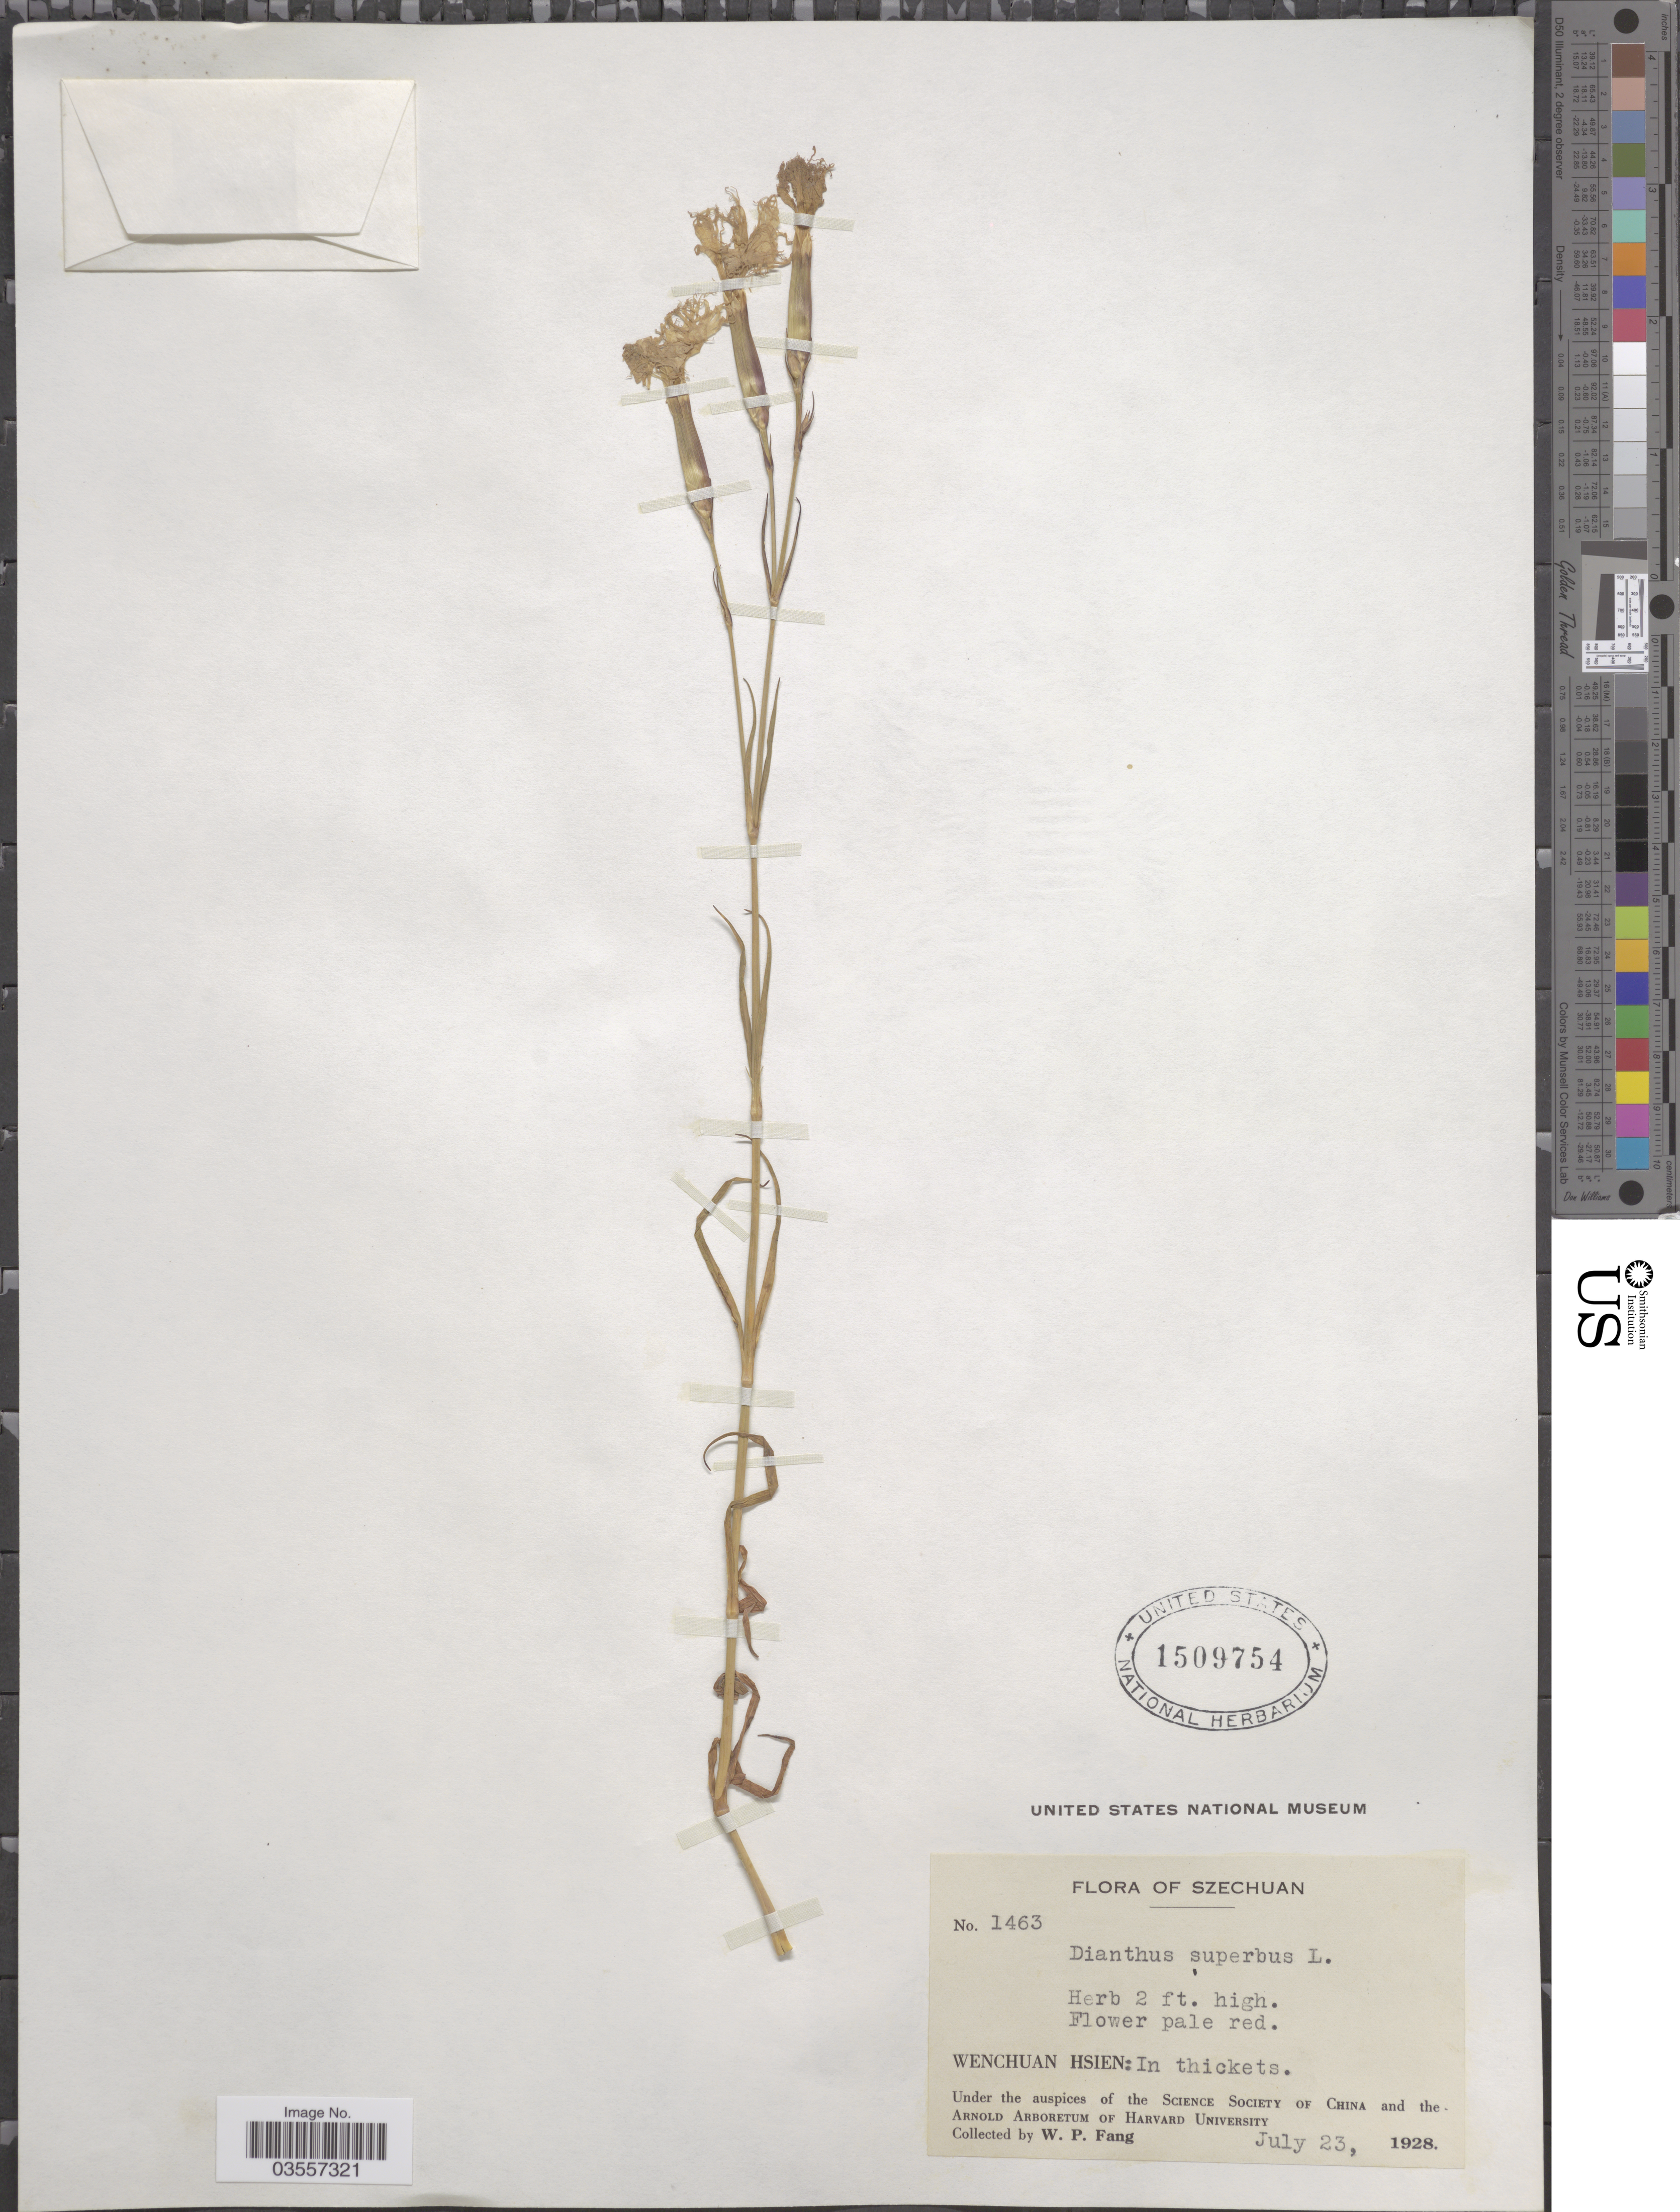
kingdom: Plantae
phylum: Tracheophyta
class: Magnoliopsida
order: Caryophyllales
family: Caryophyllaceae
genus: Dianthus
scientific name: Dianthus superbus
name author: L.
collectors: W. P. Fang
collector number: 1463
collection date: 1928-07-23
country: China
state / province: Sichuan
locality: Szechuan. Wenchuan Hsien.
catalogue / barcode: US 1509754